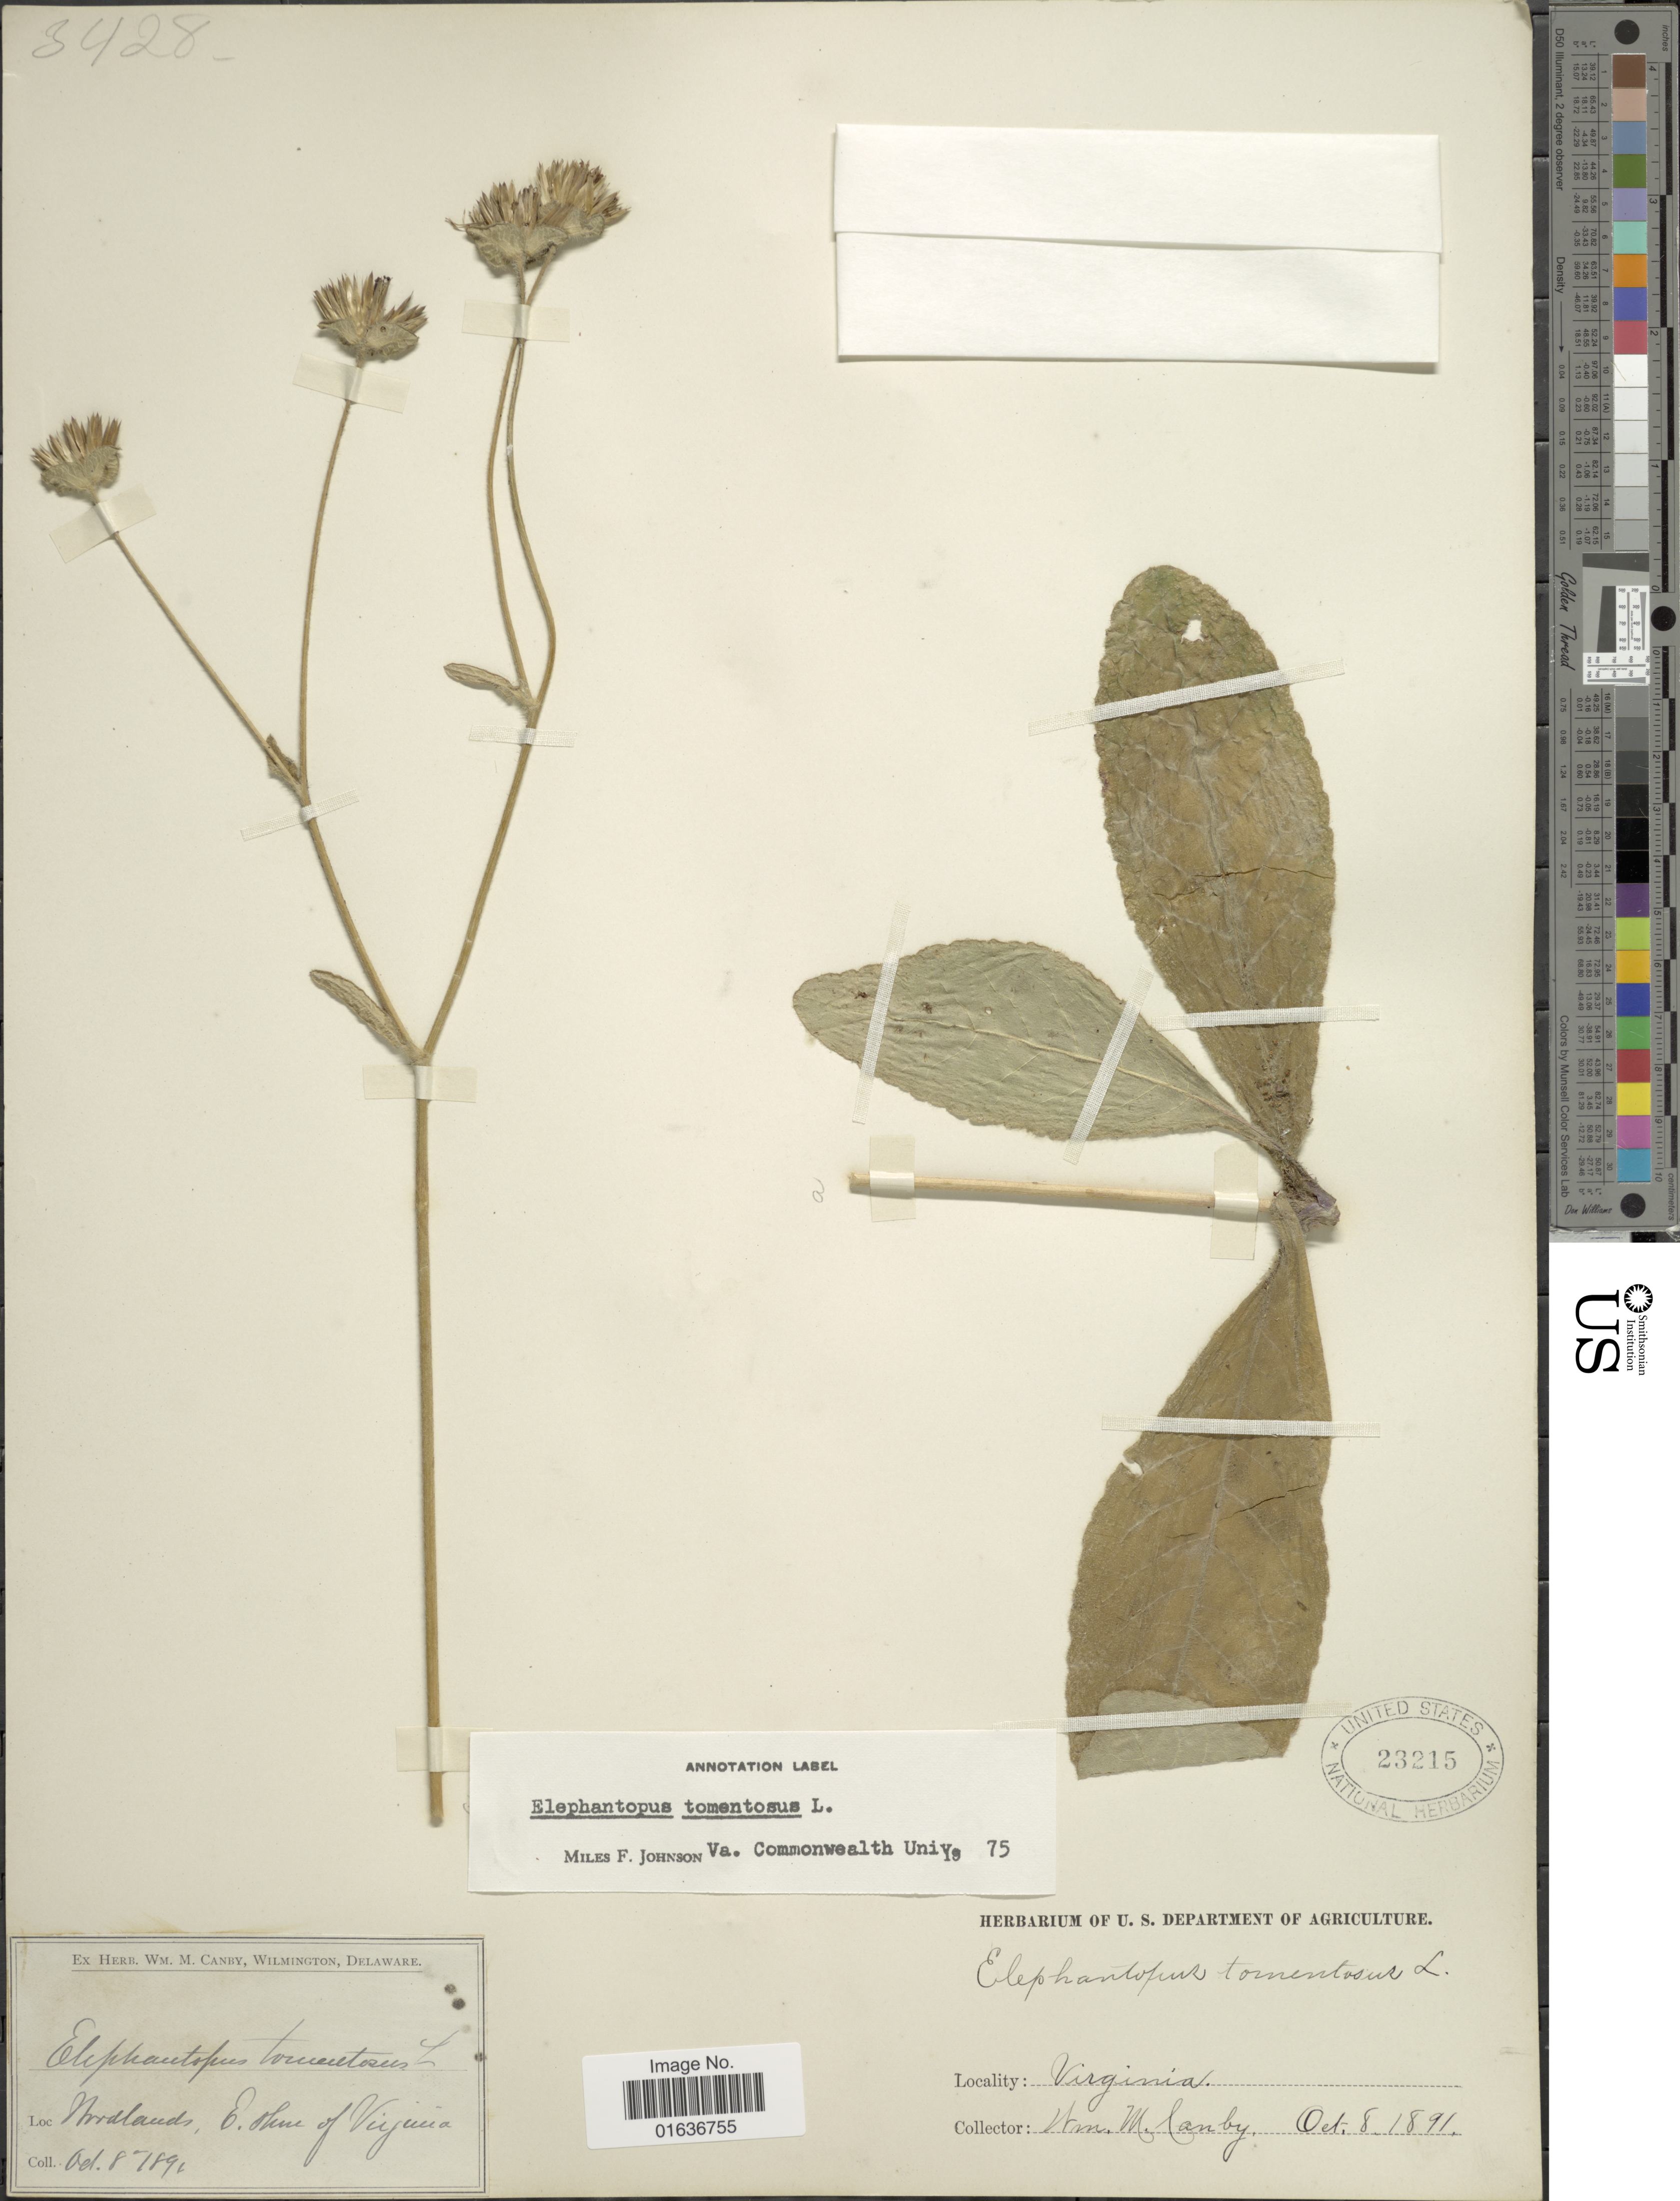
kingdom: Plantae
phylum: Tracheophyta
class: Magnoliopsida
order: Asterales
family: Asteraceae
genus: Elephantopus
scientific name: Elephantopus tomentosus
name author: L.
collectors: W. M. Canby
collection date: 1891-10-08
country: United States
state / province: Virginia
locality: Woodlands, E. Shore of Virginia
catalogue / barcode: US 23215